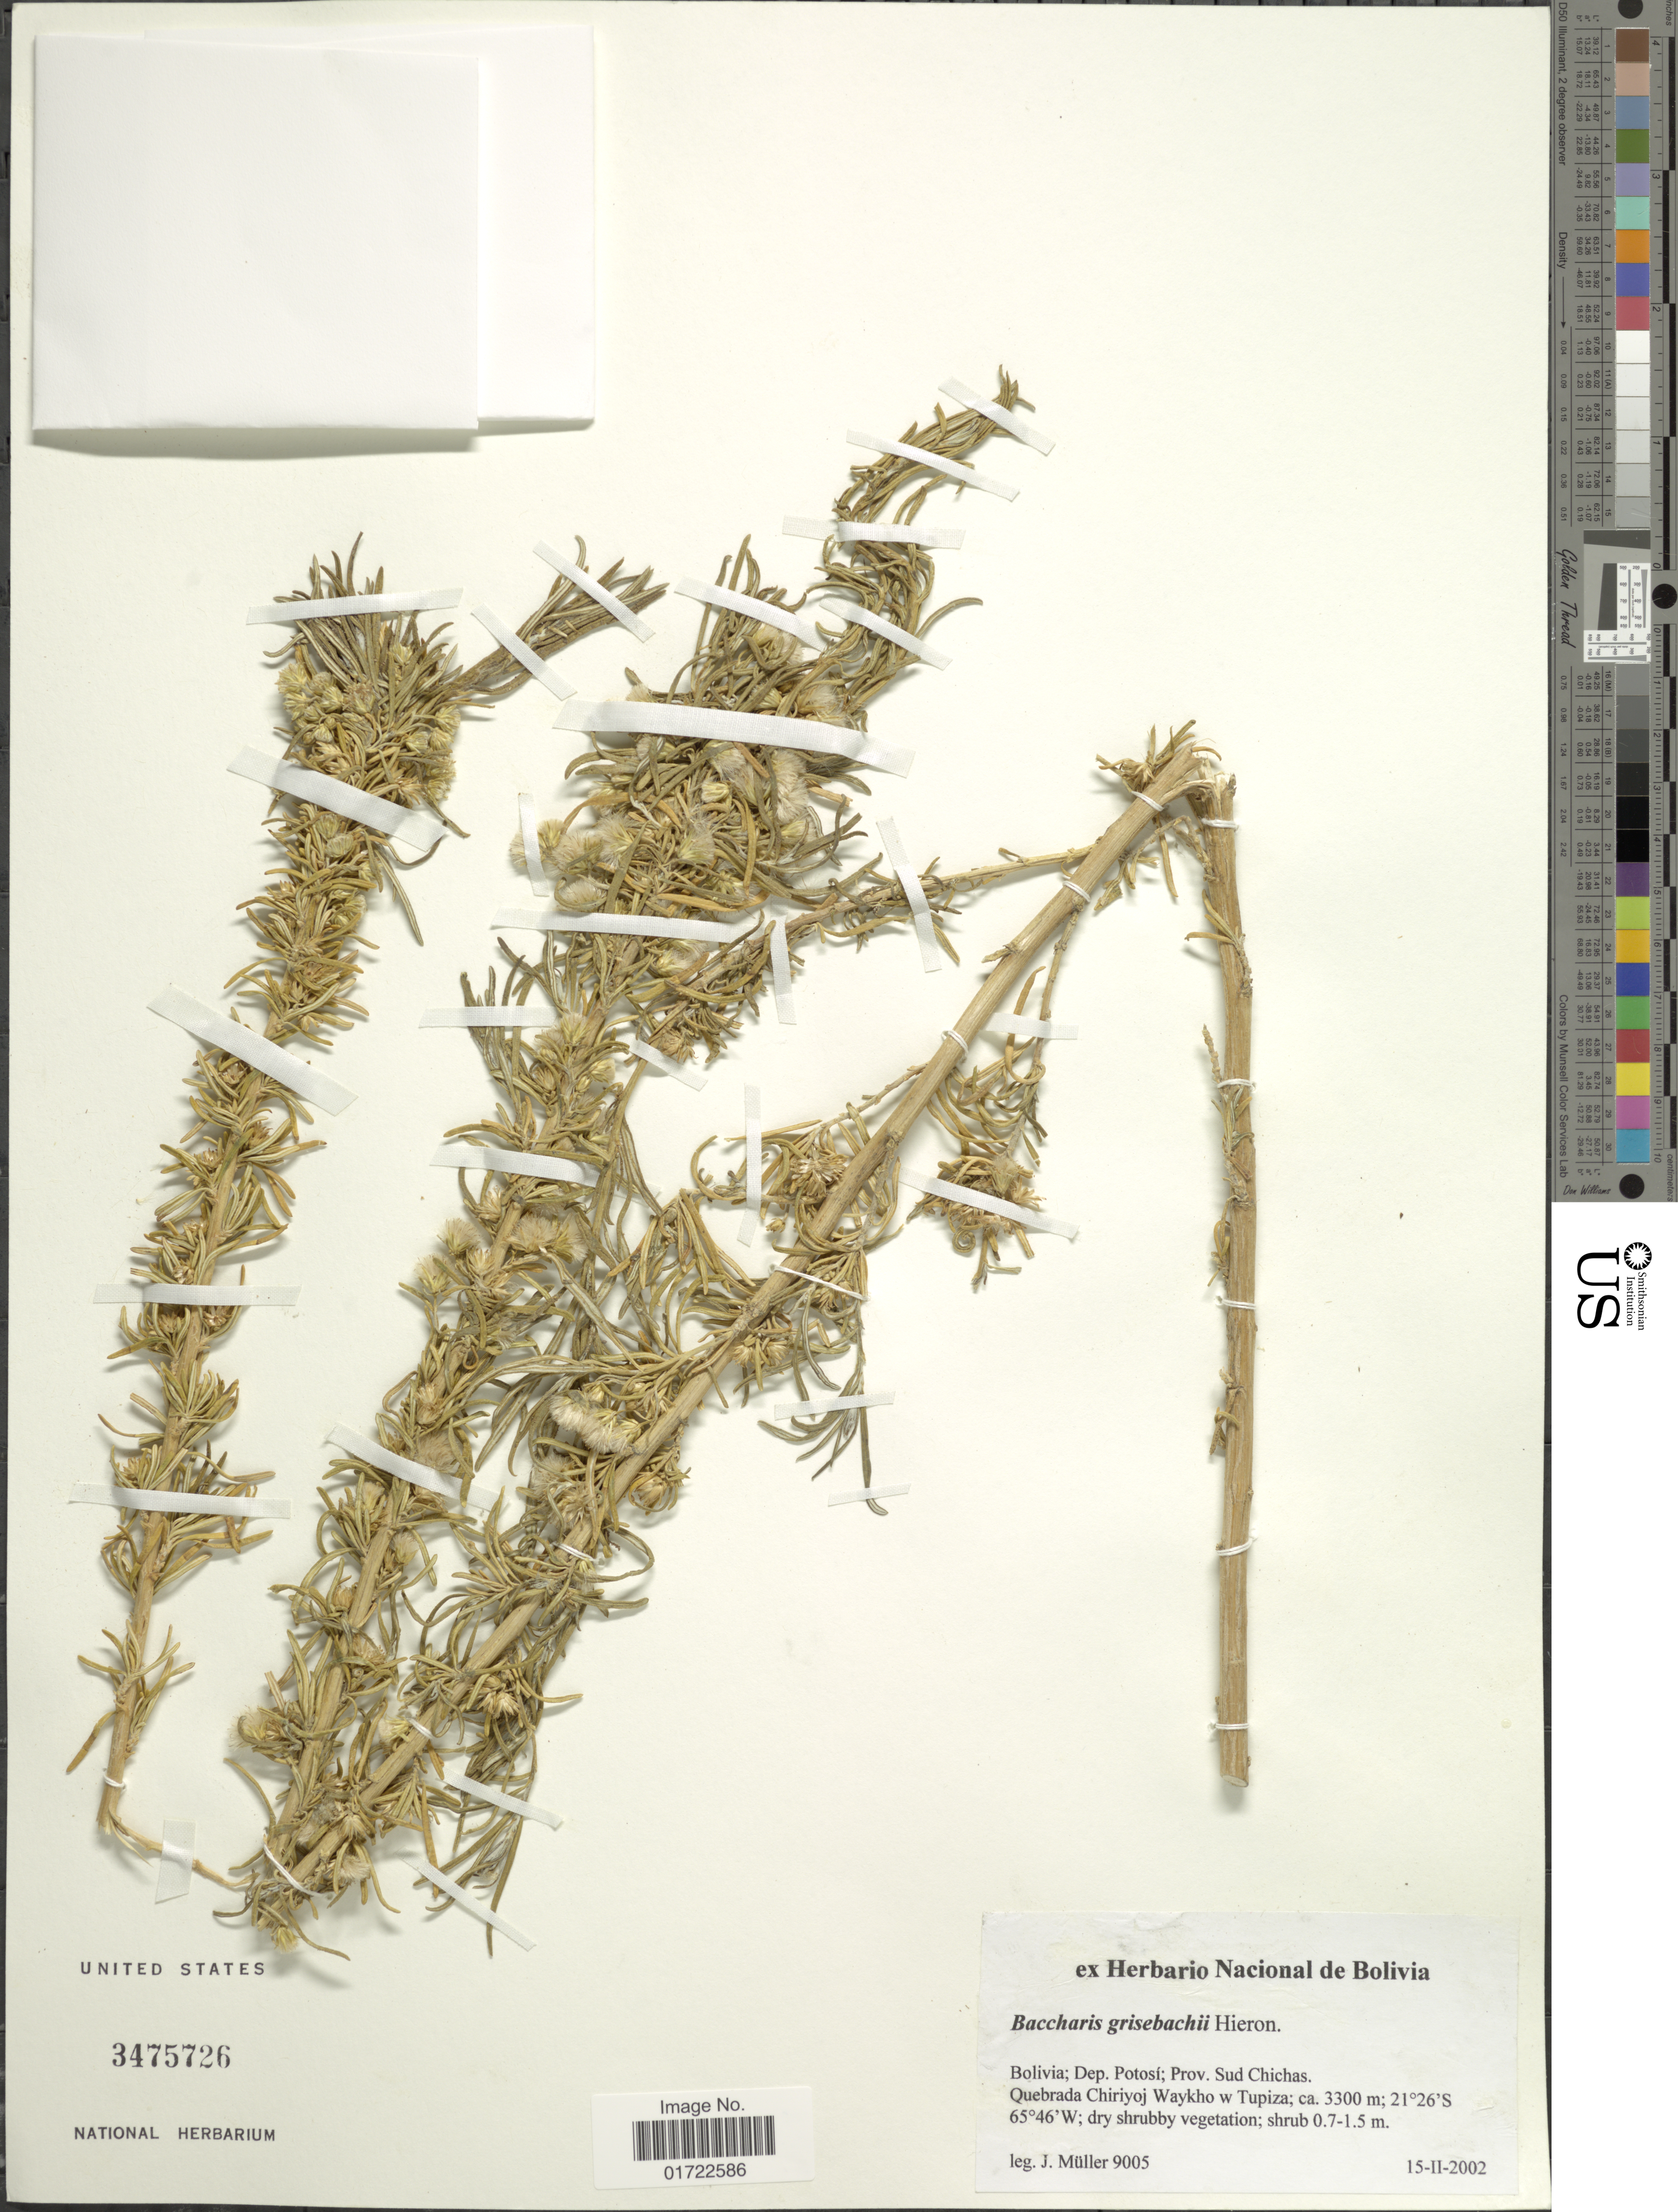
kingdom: Plantae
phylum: Tracheophyta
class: Magnoliopsida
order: Asterales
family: Asteraceae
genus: Baccharis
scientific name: Baccharis grisebachii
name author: Hieron.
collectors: J. Muller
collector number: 9005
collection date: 2002-02-15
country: Bolivia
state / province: Potosi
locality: Prov. Sud Chichas, Quebrada Chiriyoj Waykho w Tupiza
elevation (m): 3300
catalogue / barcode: US 3475726